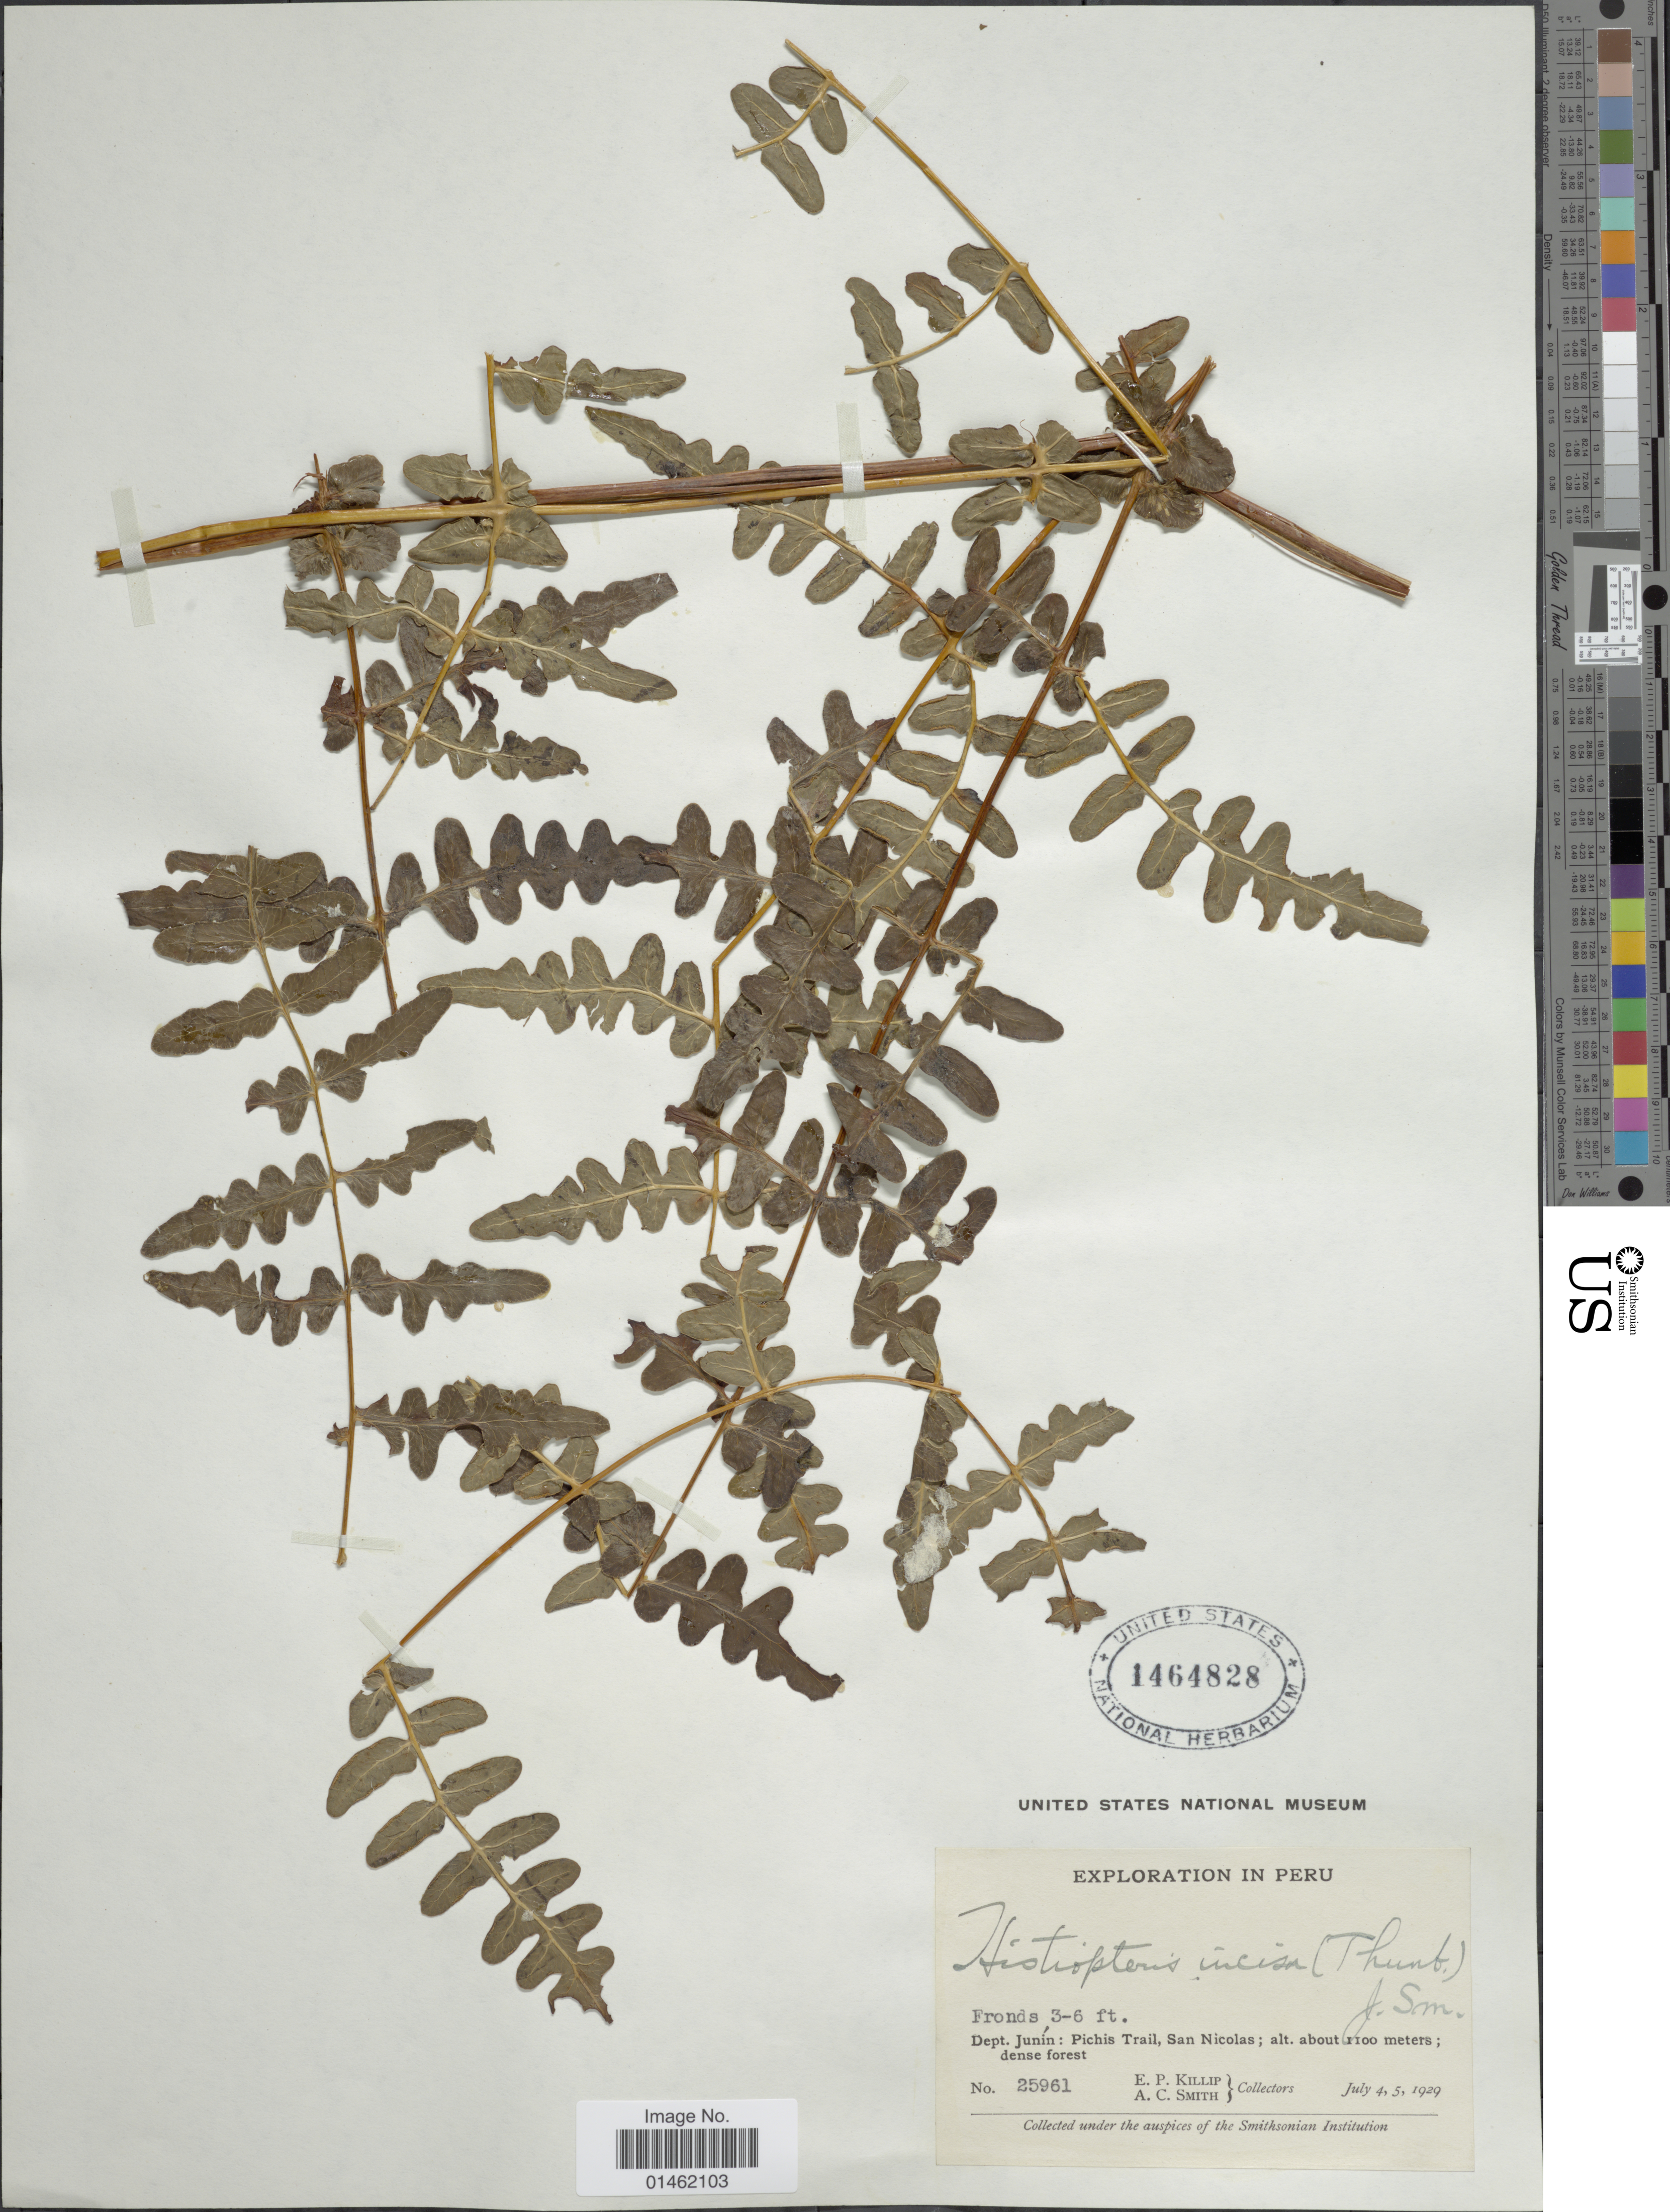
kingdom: Plantae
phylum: Tracheophyta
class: Polypodiopsida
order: Polypodiales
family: Dennstaedtiaceae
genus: Histiopteris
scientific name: Histiopteris incisa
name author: (Thunb.) J. Sm.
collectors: E. P. Killip & A. C. Smith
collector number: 25961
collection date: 1929-07-04/1929-07-05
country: Peru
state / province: Junín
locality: Dept. Junin: Pichis trail, San Nicolas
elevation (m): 1100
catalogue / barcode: US 1464828